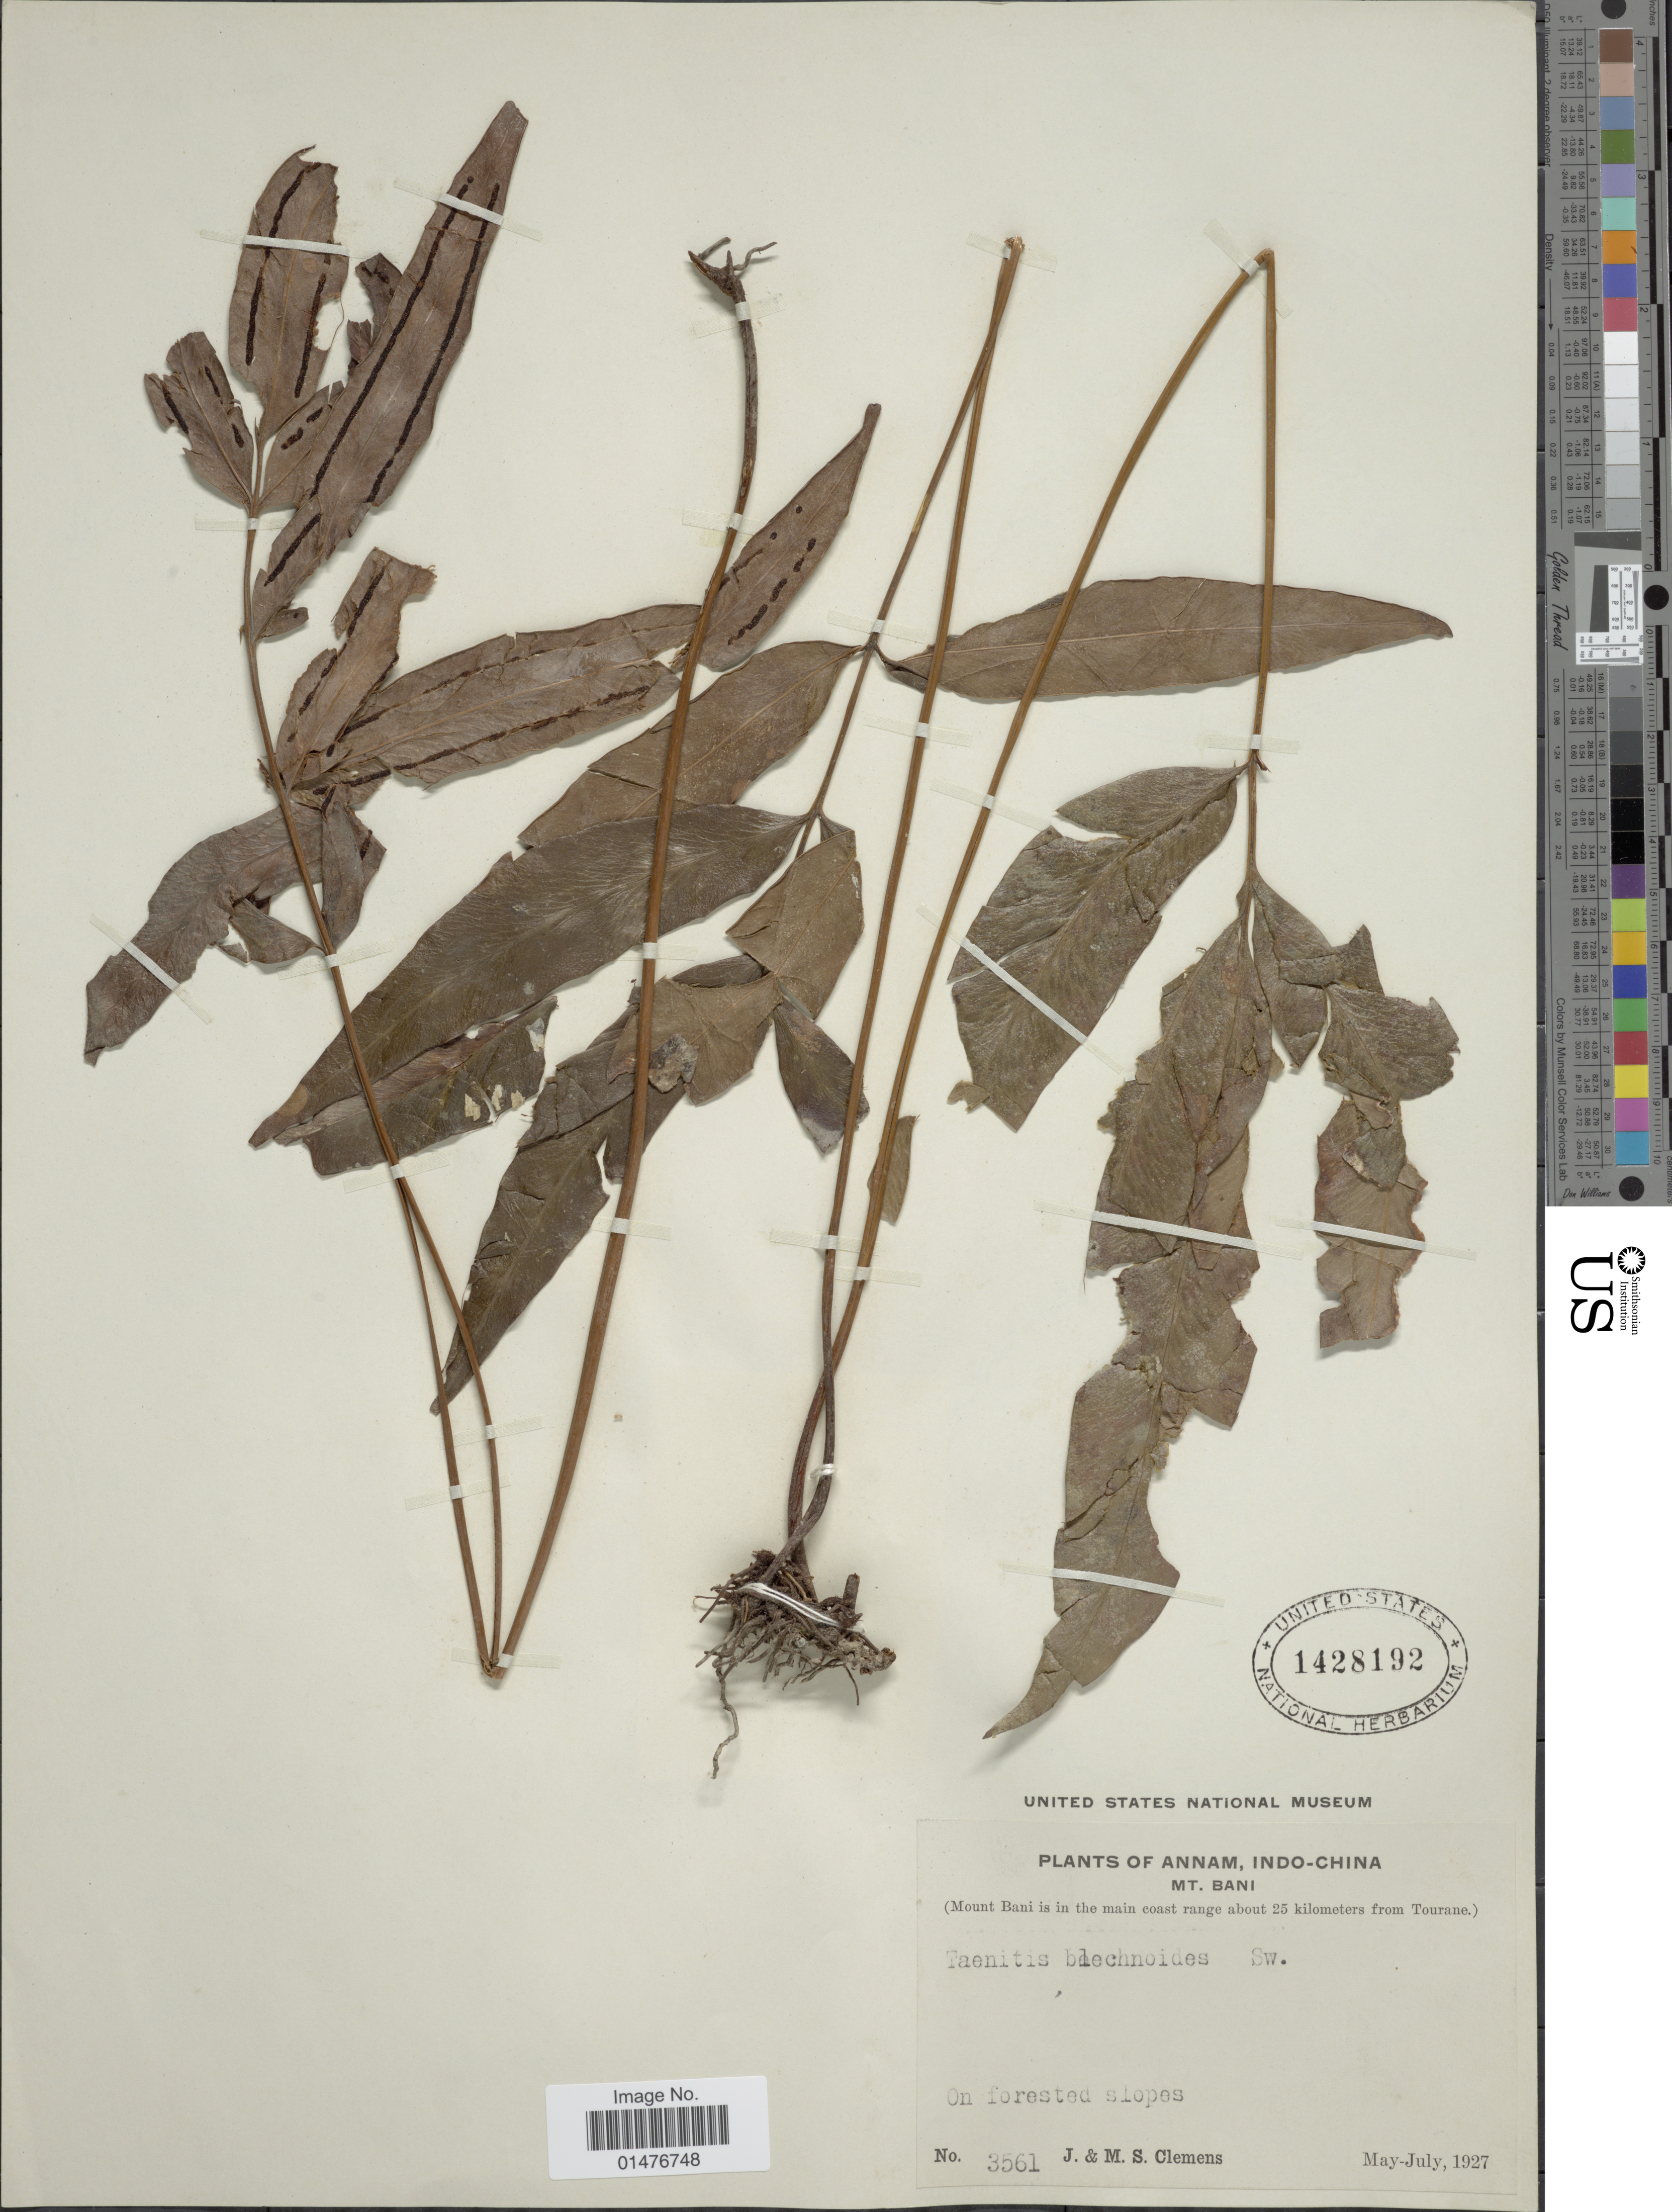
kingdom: Plantae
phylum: Tracheophyta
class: Polypodiopsida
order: Polypodiales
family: Pteridaceae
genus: Taenitis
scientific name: Taenitis blechnoides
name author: (Willd.) Sw.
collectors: J. Clemens & M. S. Clemens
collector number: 3561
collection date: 1927-05/1927-07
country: Vietnam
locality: Annam, Indo-China, Mt. Bani(Mount Bani is in the main coast range about 25 km from Tourane)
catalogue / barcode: US 1428192